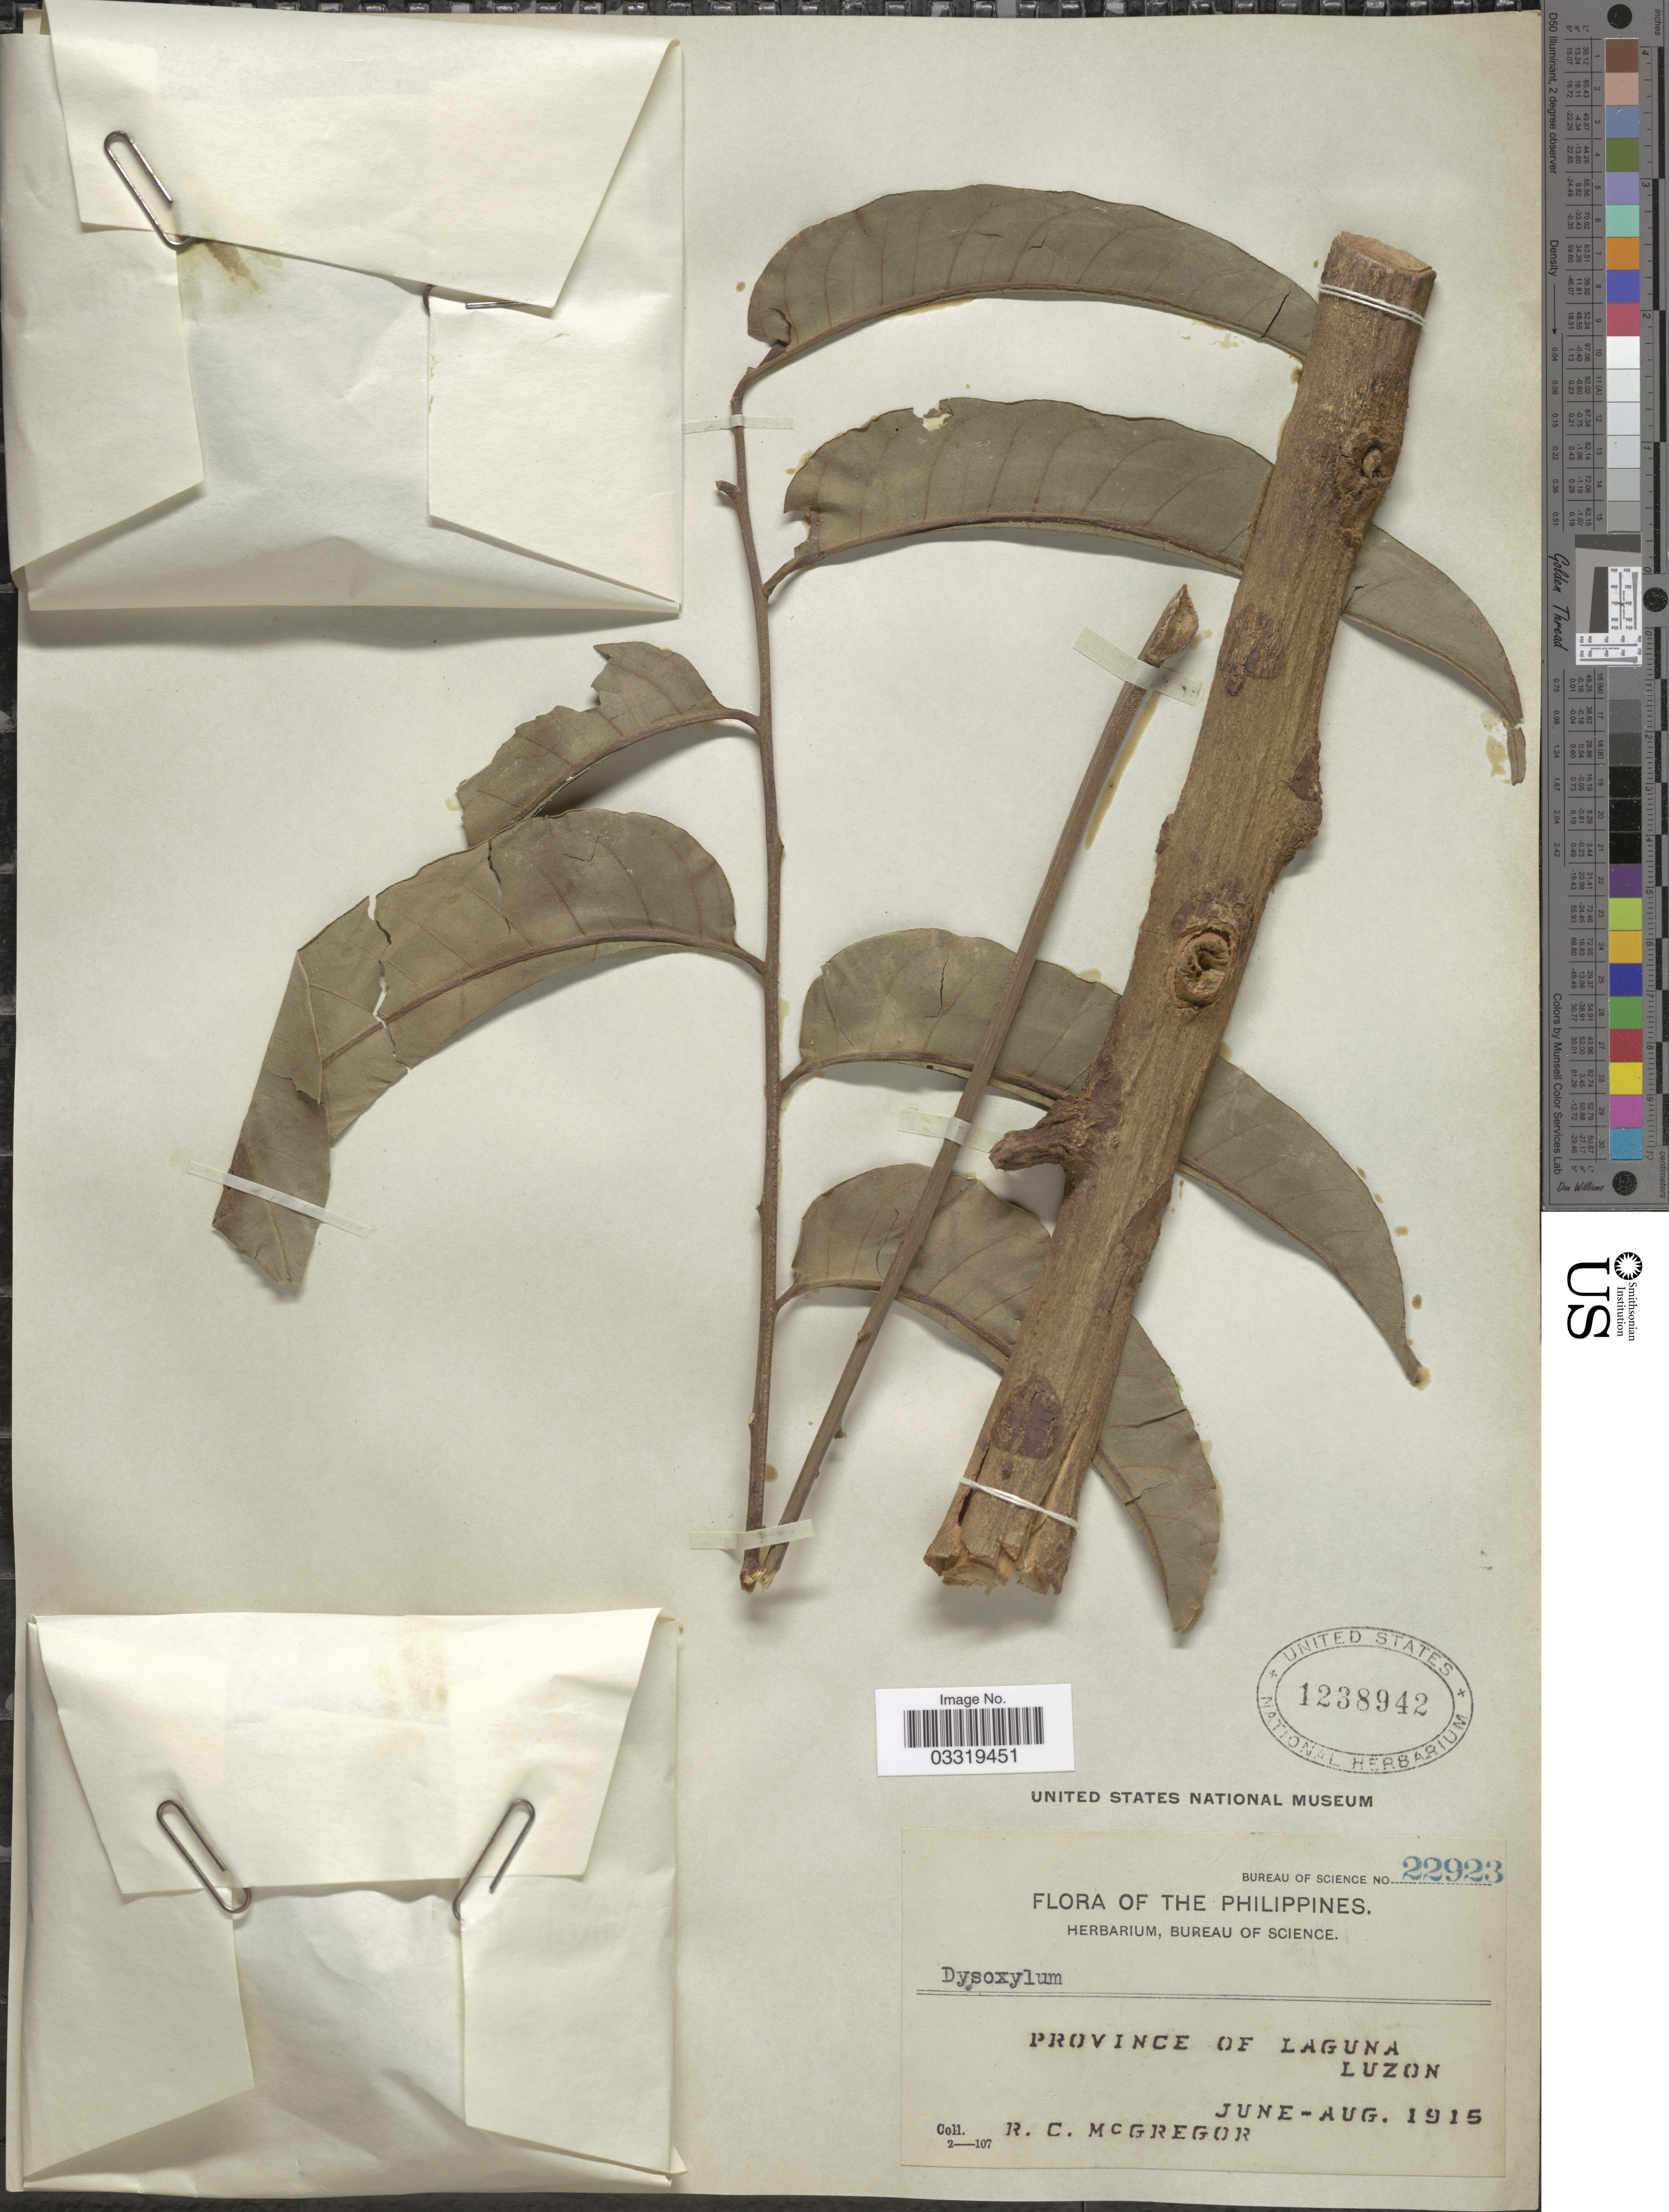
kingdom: Plantae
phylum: Tracheophyta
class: Magnoliopsida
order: Sapindales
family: Meliaceae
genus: Dysoxylum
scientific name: Dysoxylum sp.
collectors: R. C. McGregor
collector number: Bureau of Science 22923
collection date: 1915-06/1915-08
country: Philippines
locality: Province of Laguna, Luzon.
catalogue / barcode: US 1238942